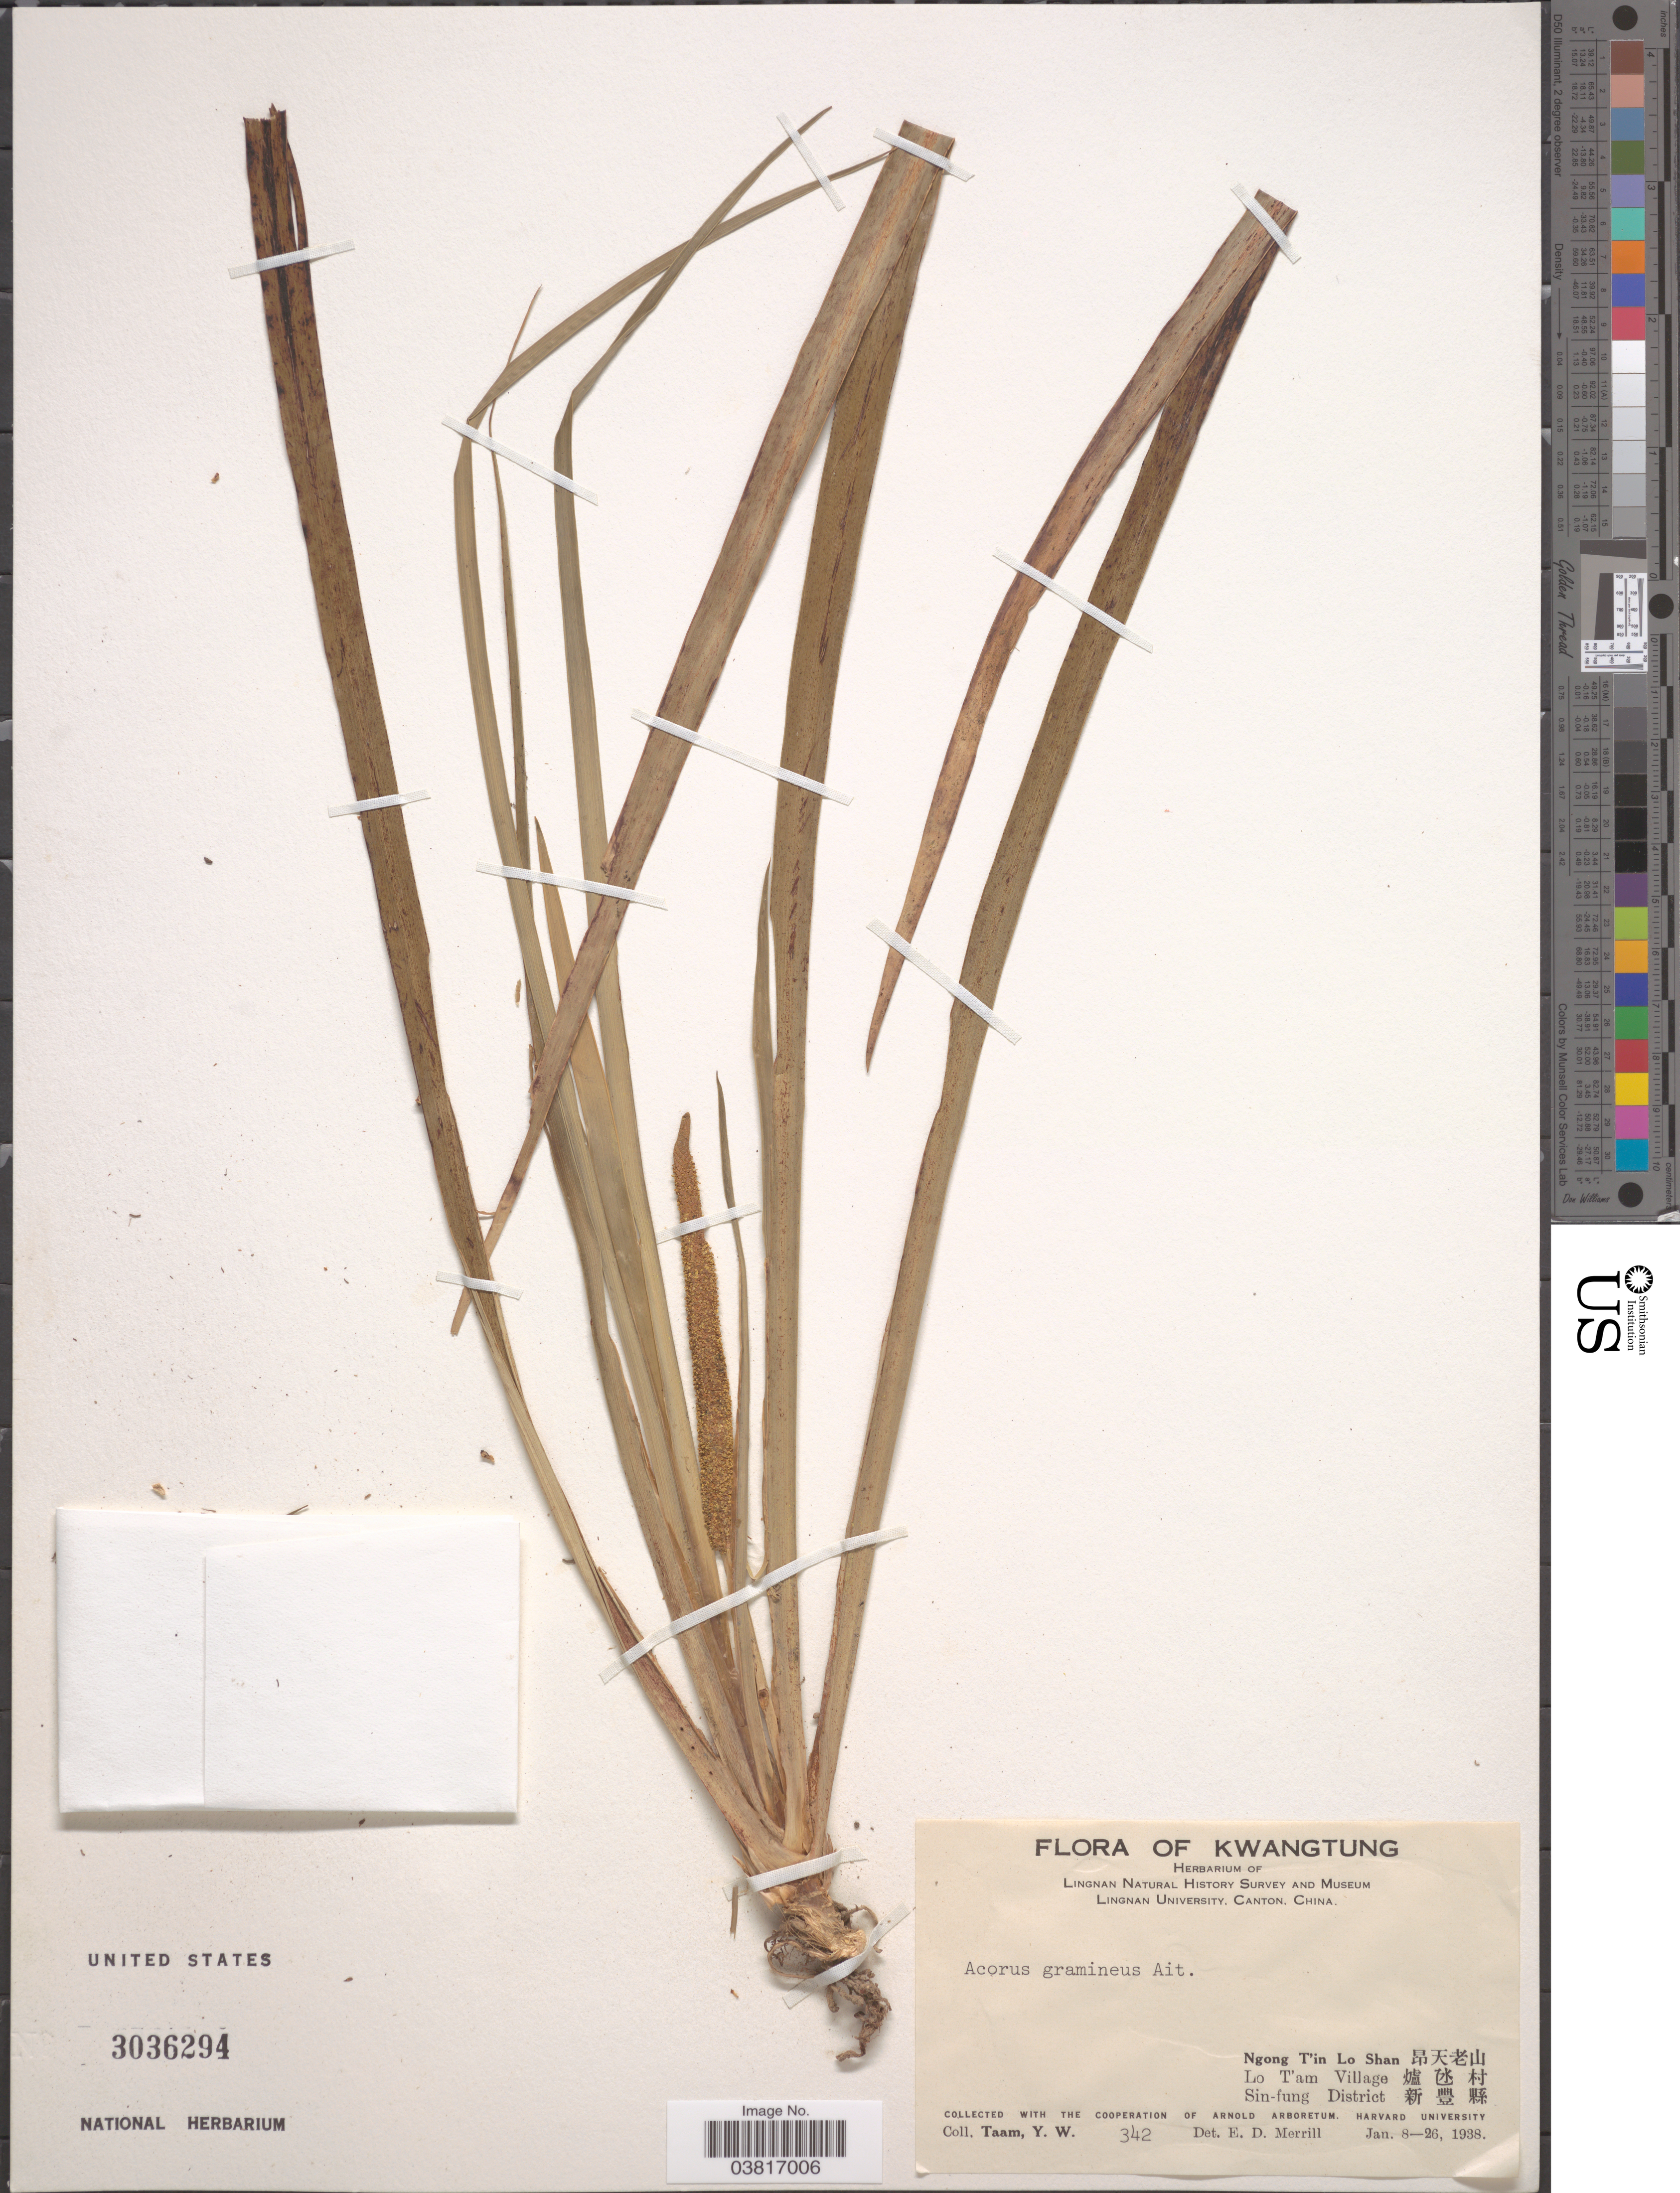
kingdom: Plantae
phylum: Tracheophyta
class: Liliopsida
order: Acorales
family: Acoraceae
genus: Acorus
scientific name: Acorus gramineus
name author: Sol. ex Aiton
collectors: Y. W. Taam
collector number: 342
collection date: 1938-01-08/1938-01-26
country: China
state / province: Guangdong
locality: Kwangtung. Ngong T'in Lo Shan X. Lo T'am Village X. Sin-fung District X.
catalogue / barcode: US 3036294